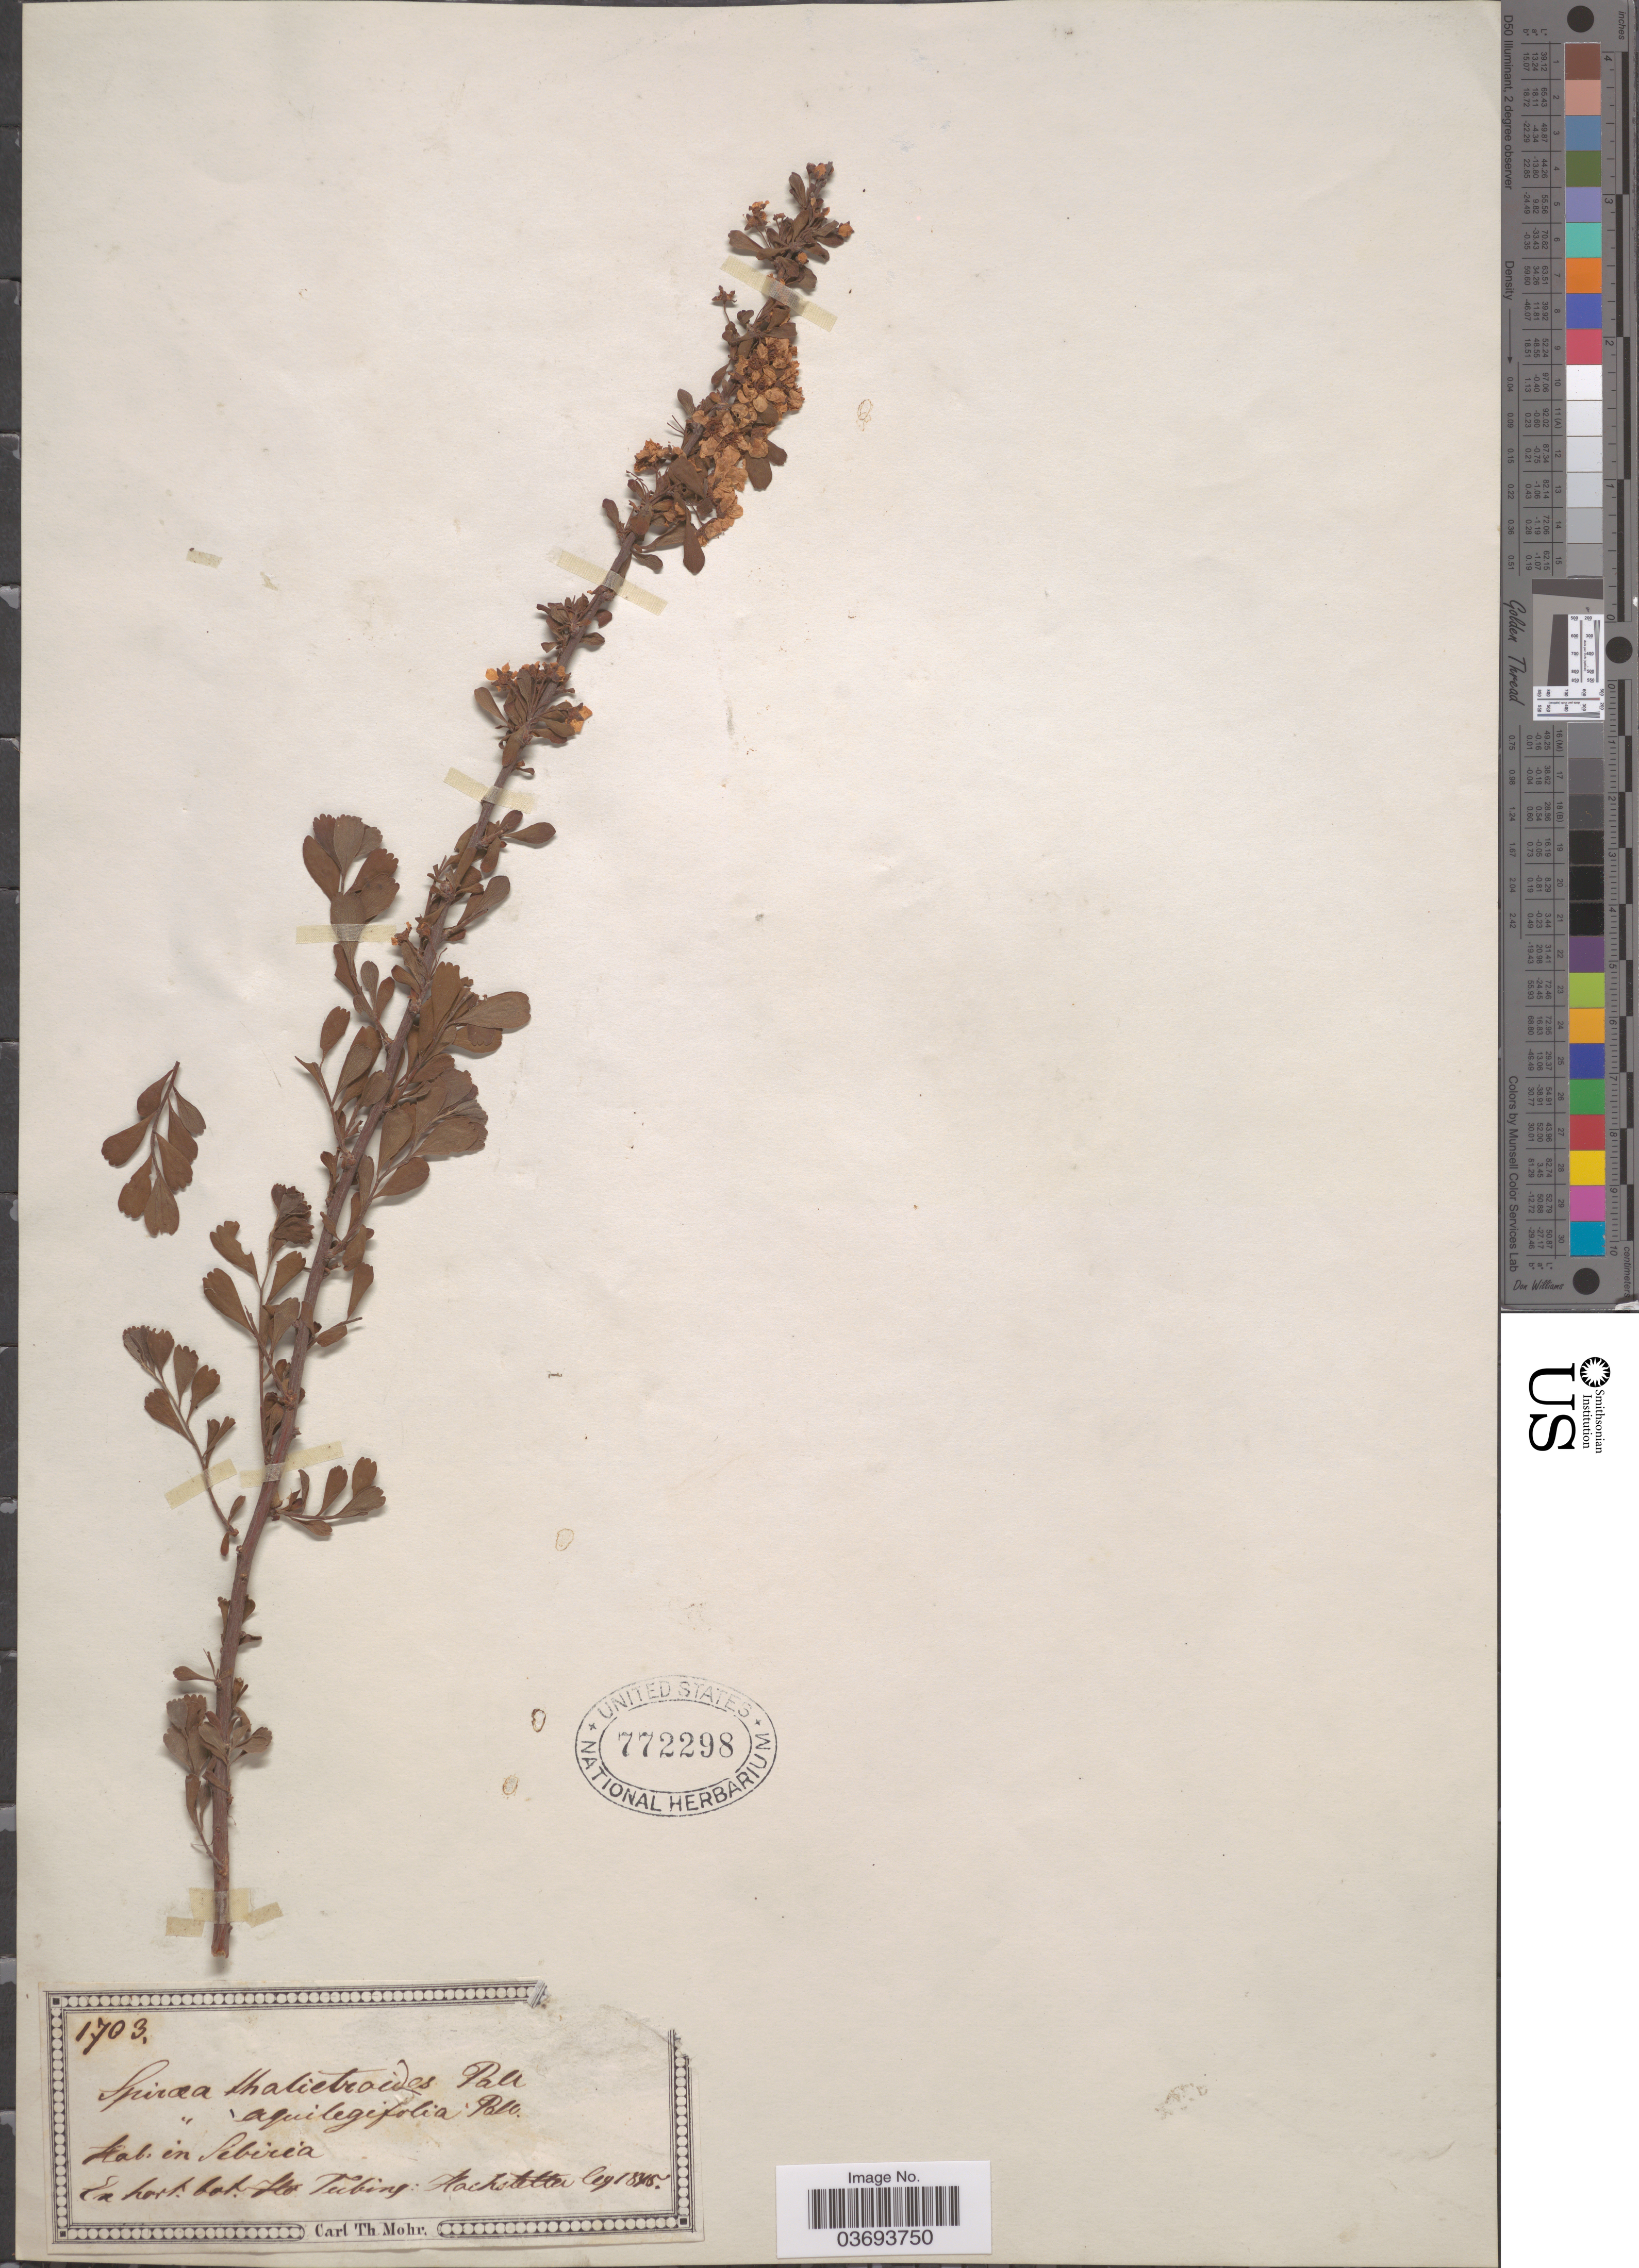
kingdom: Plantae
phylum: Tracheophyta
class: Magnoliopsida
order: Rosales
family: Rosaceae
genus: Spiraea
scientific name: Spiraea thalictroides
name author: Pall.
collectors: -. Hochstetter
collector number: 1703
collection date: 1845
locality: Siberia.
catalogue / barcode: US 772298